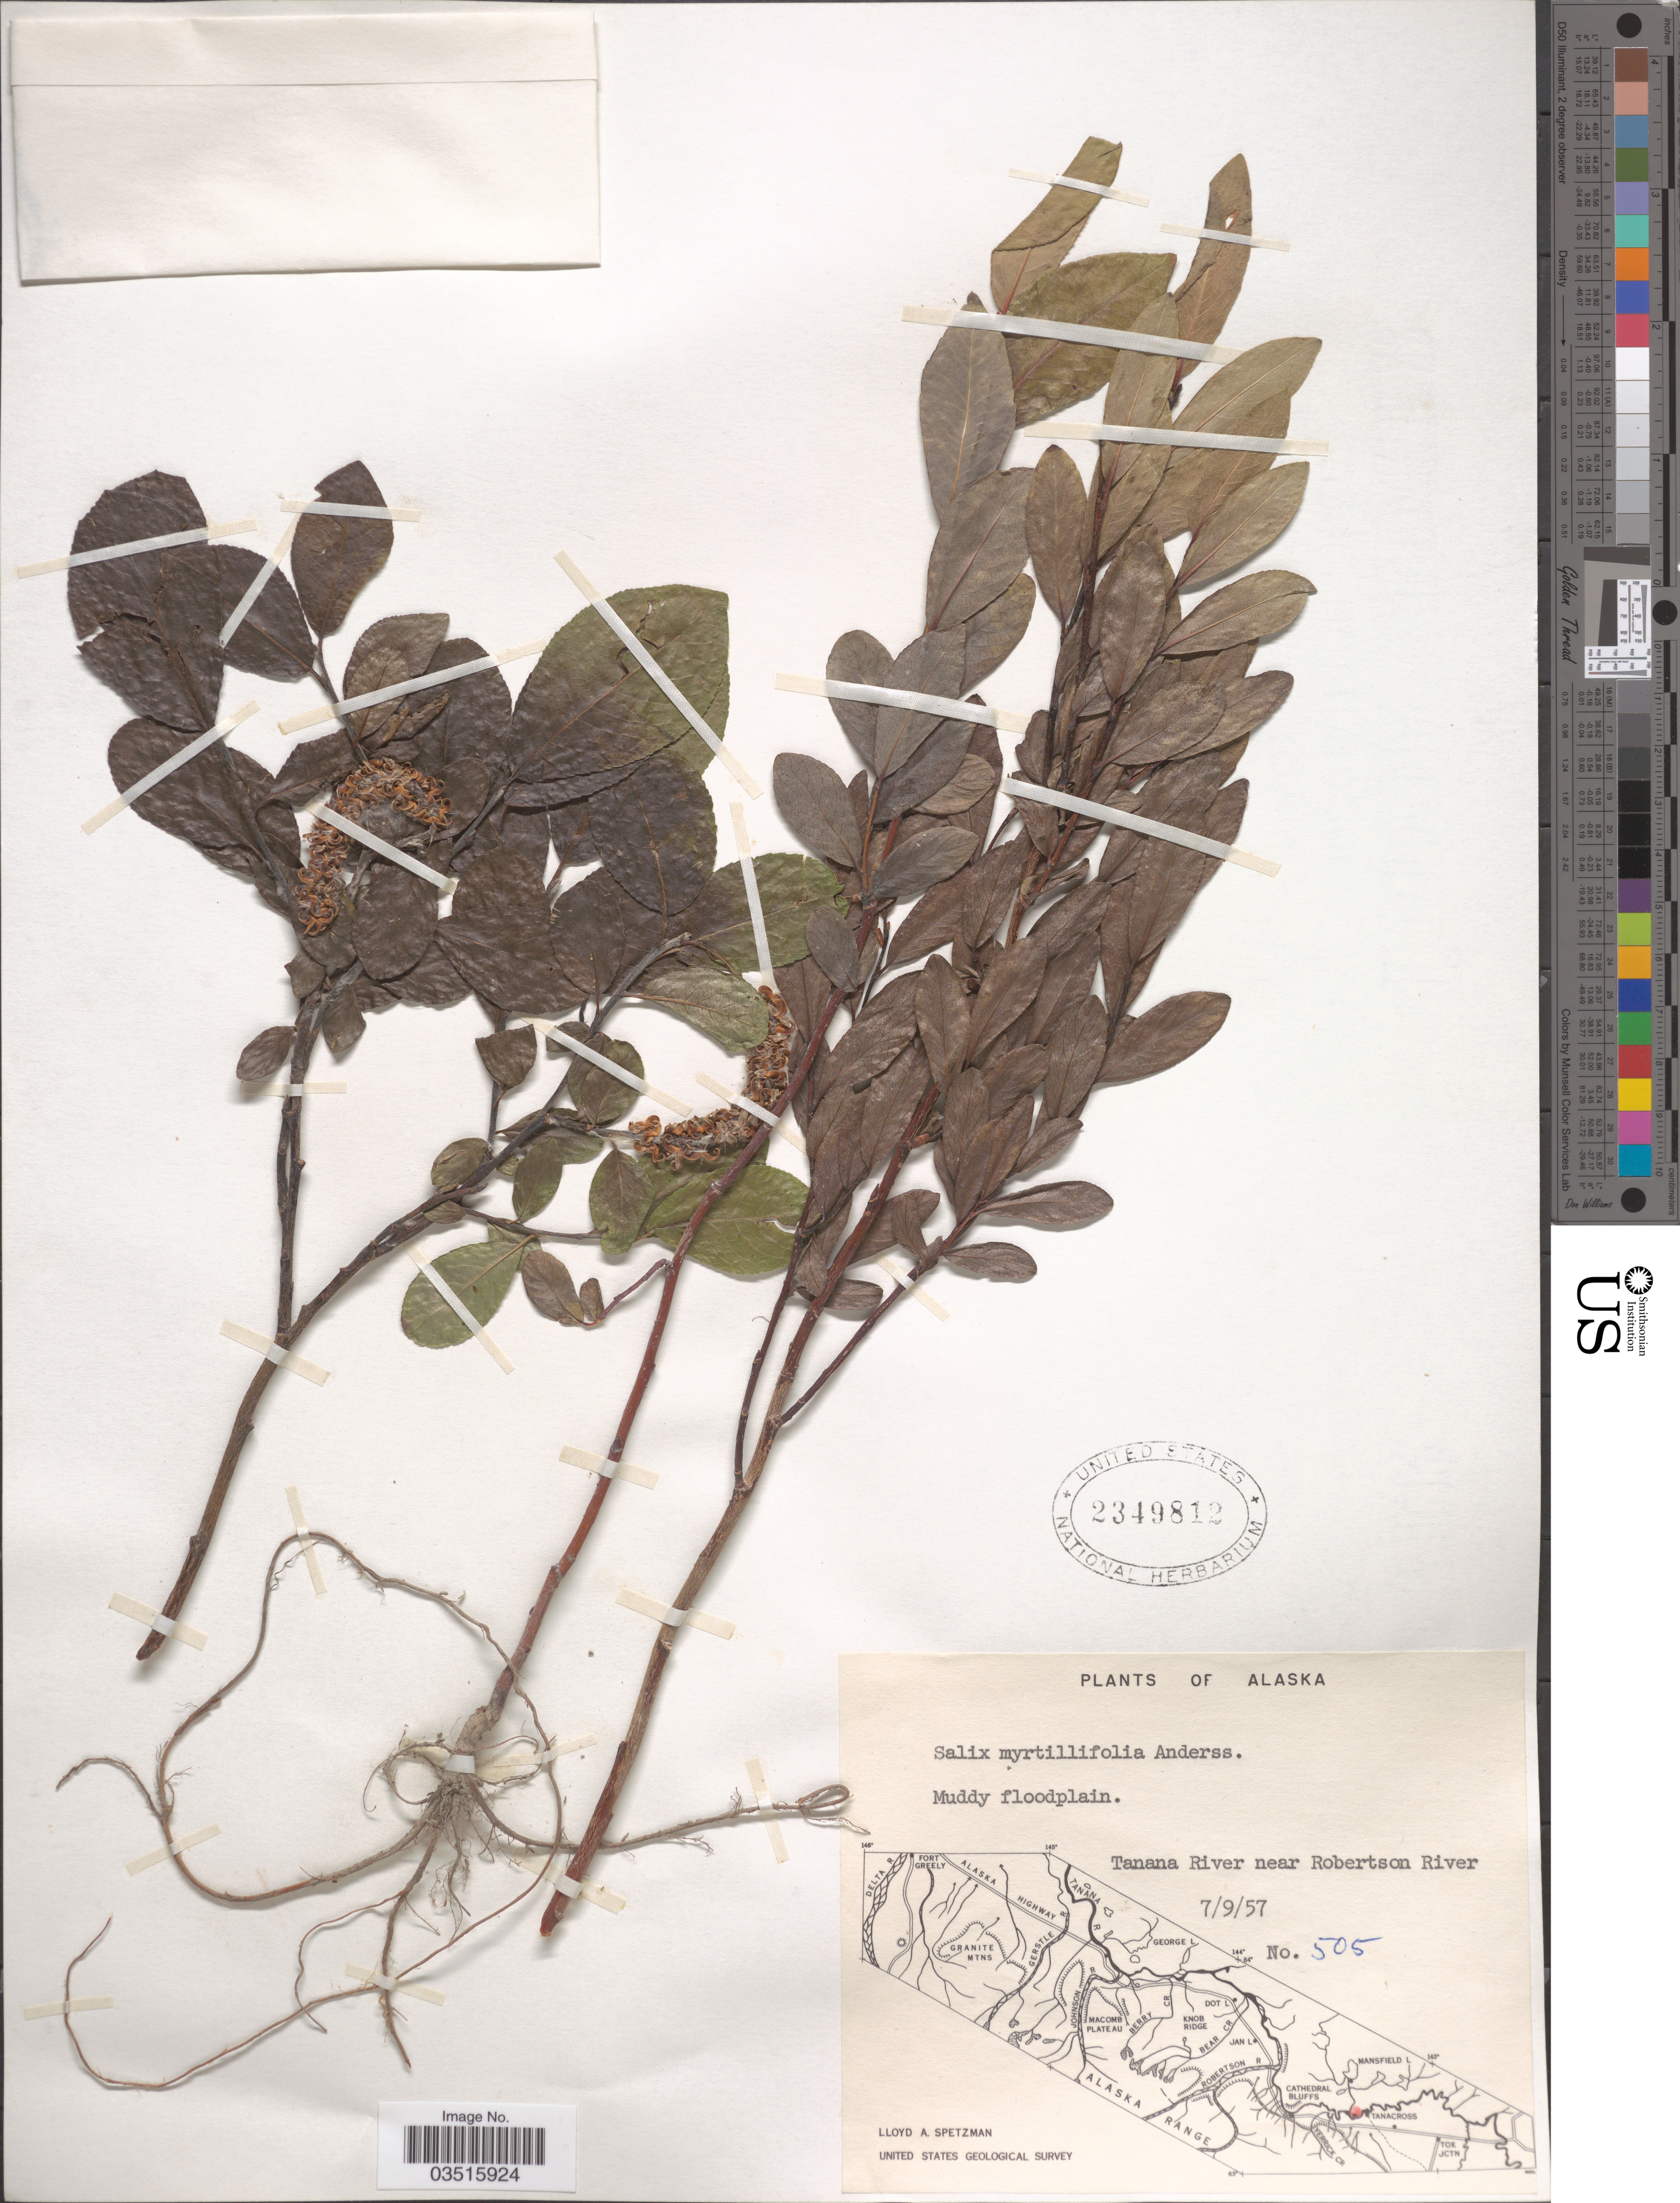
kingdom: Plantae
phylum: Tracheophyta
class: Magnoliopsida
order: Malpighiales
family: Salicaceae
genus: Salix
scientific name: Salix myrtillifolia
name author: Andersson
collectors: L. Spetzman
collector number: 505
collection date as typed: Transcribed d/m/y: 9/7/57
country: United States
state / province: Alaska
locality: Muddy floodplain. Tanana River near Robertson River.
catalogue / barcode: US 2349812